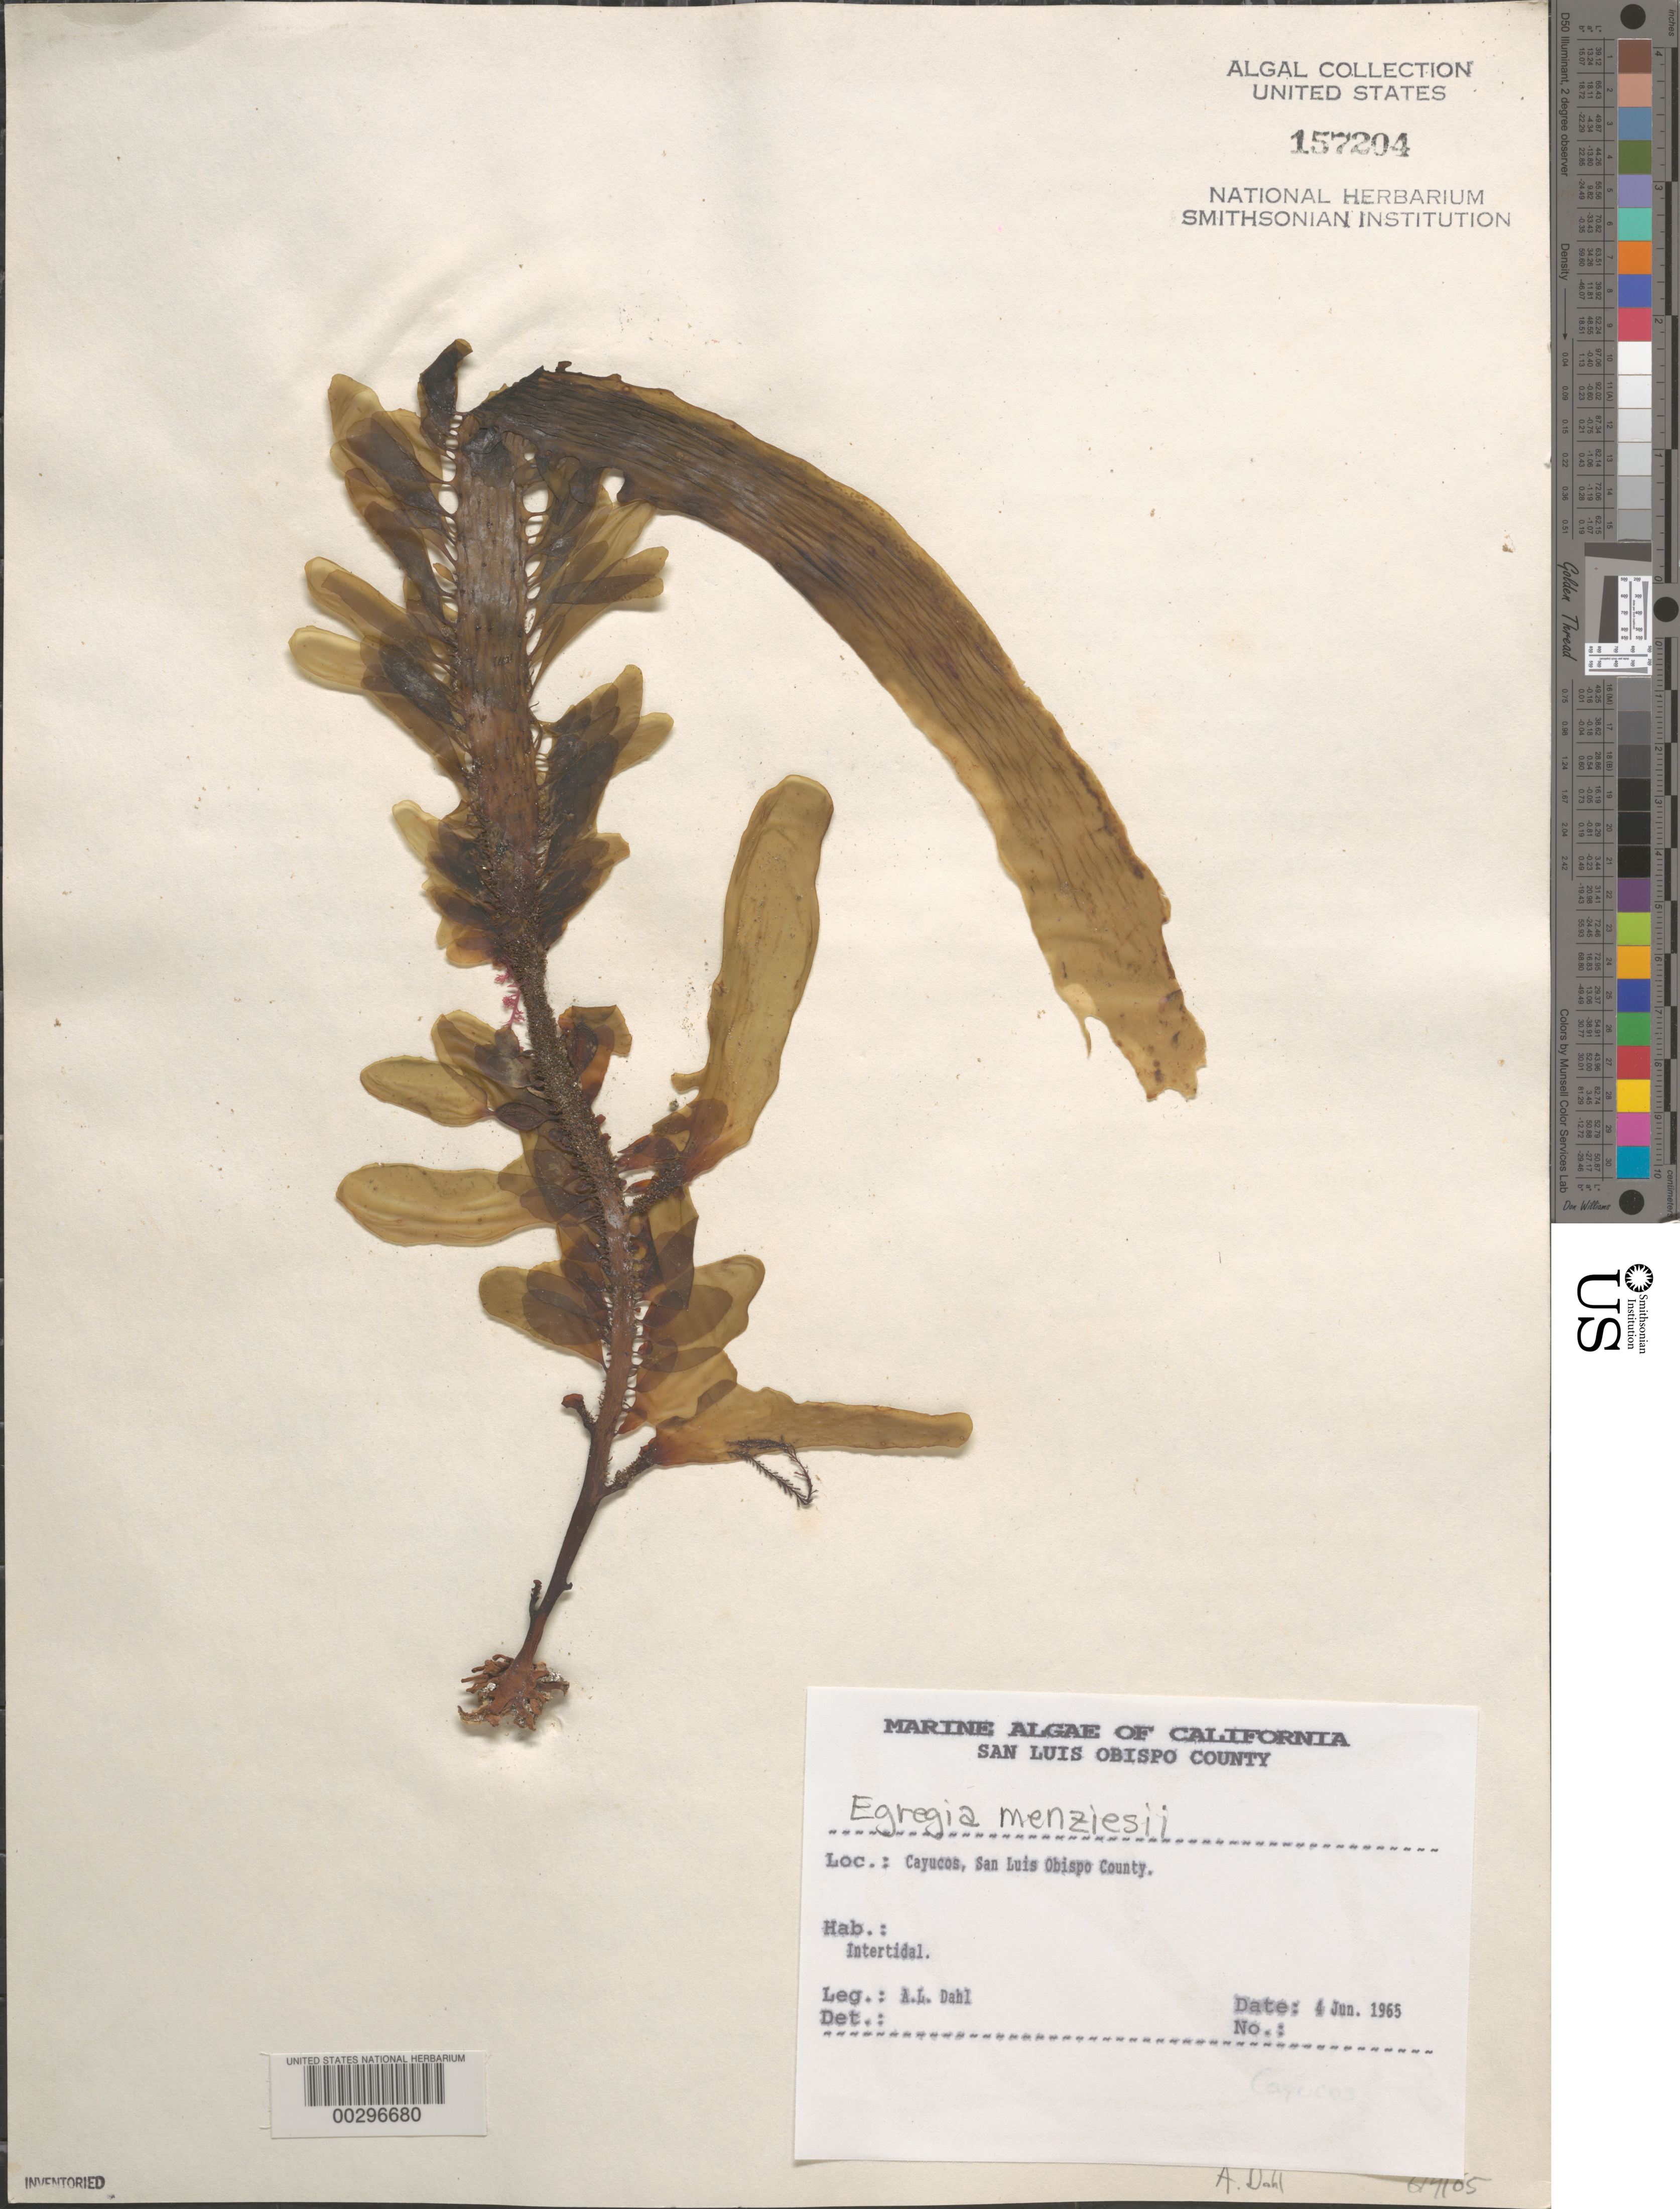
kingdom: Chromista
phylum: Ochrophyta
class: Phaeophyceae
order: Laminariales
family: Lessoniaceae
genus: Egregia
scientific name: Egregia menziesii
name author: (Turner) Aresch.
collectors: A. Dahl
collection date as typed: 04 Jun 1965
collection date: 1965-06-04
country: United States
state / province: California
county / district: San Luis Obispo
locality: Cayucos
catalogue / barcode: US 157204